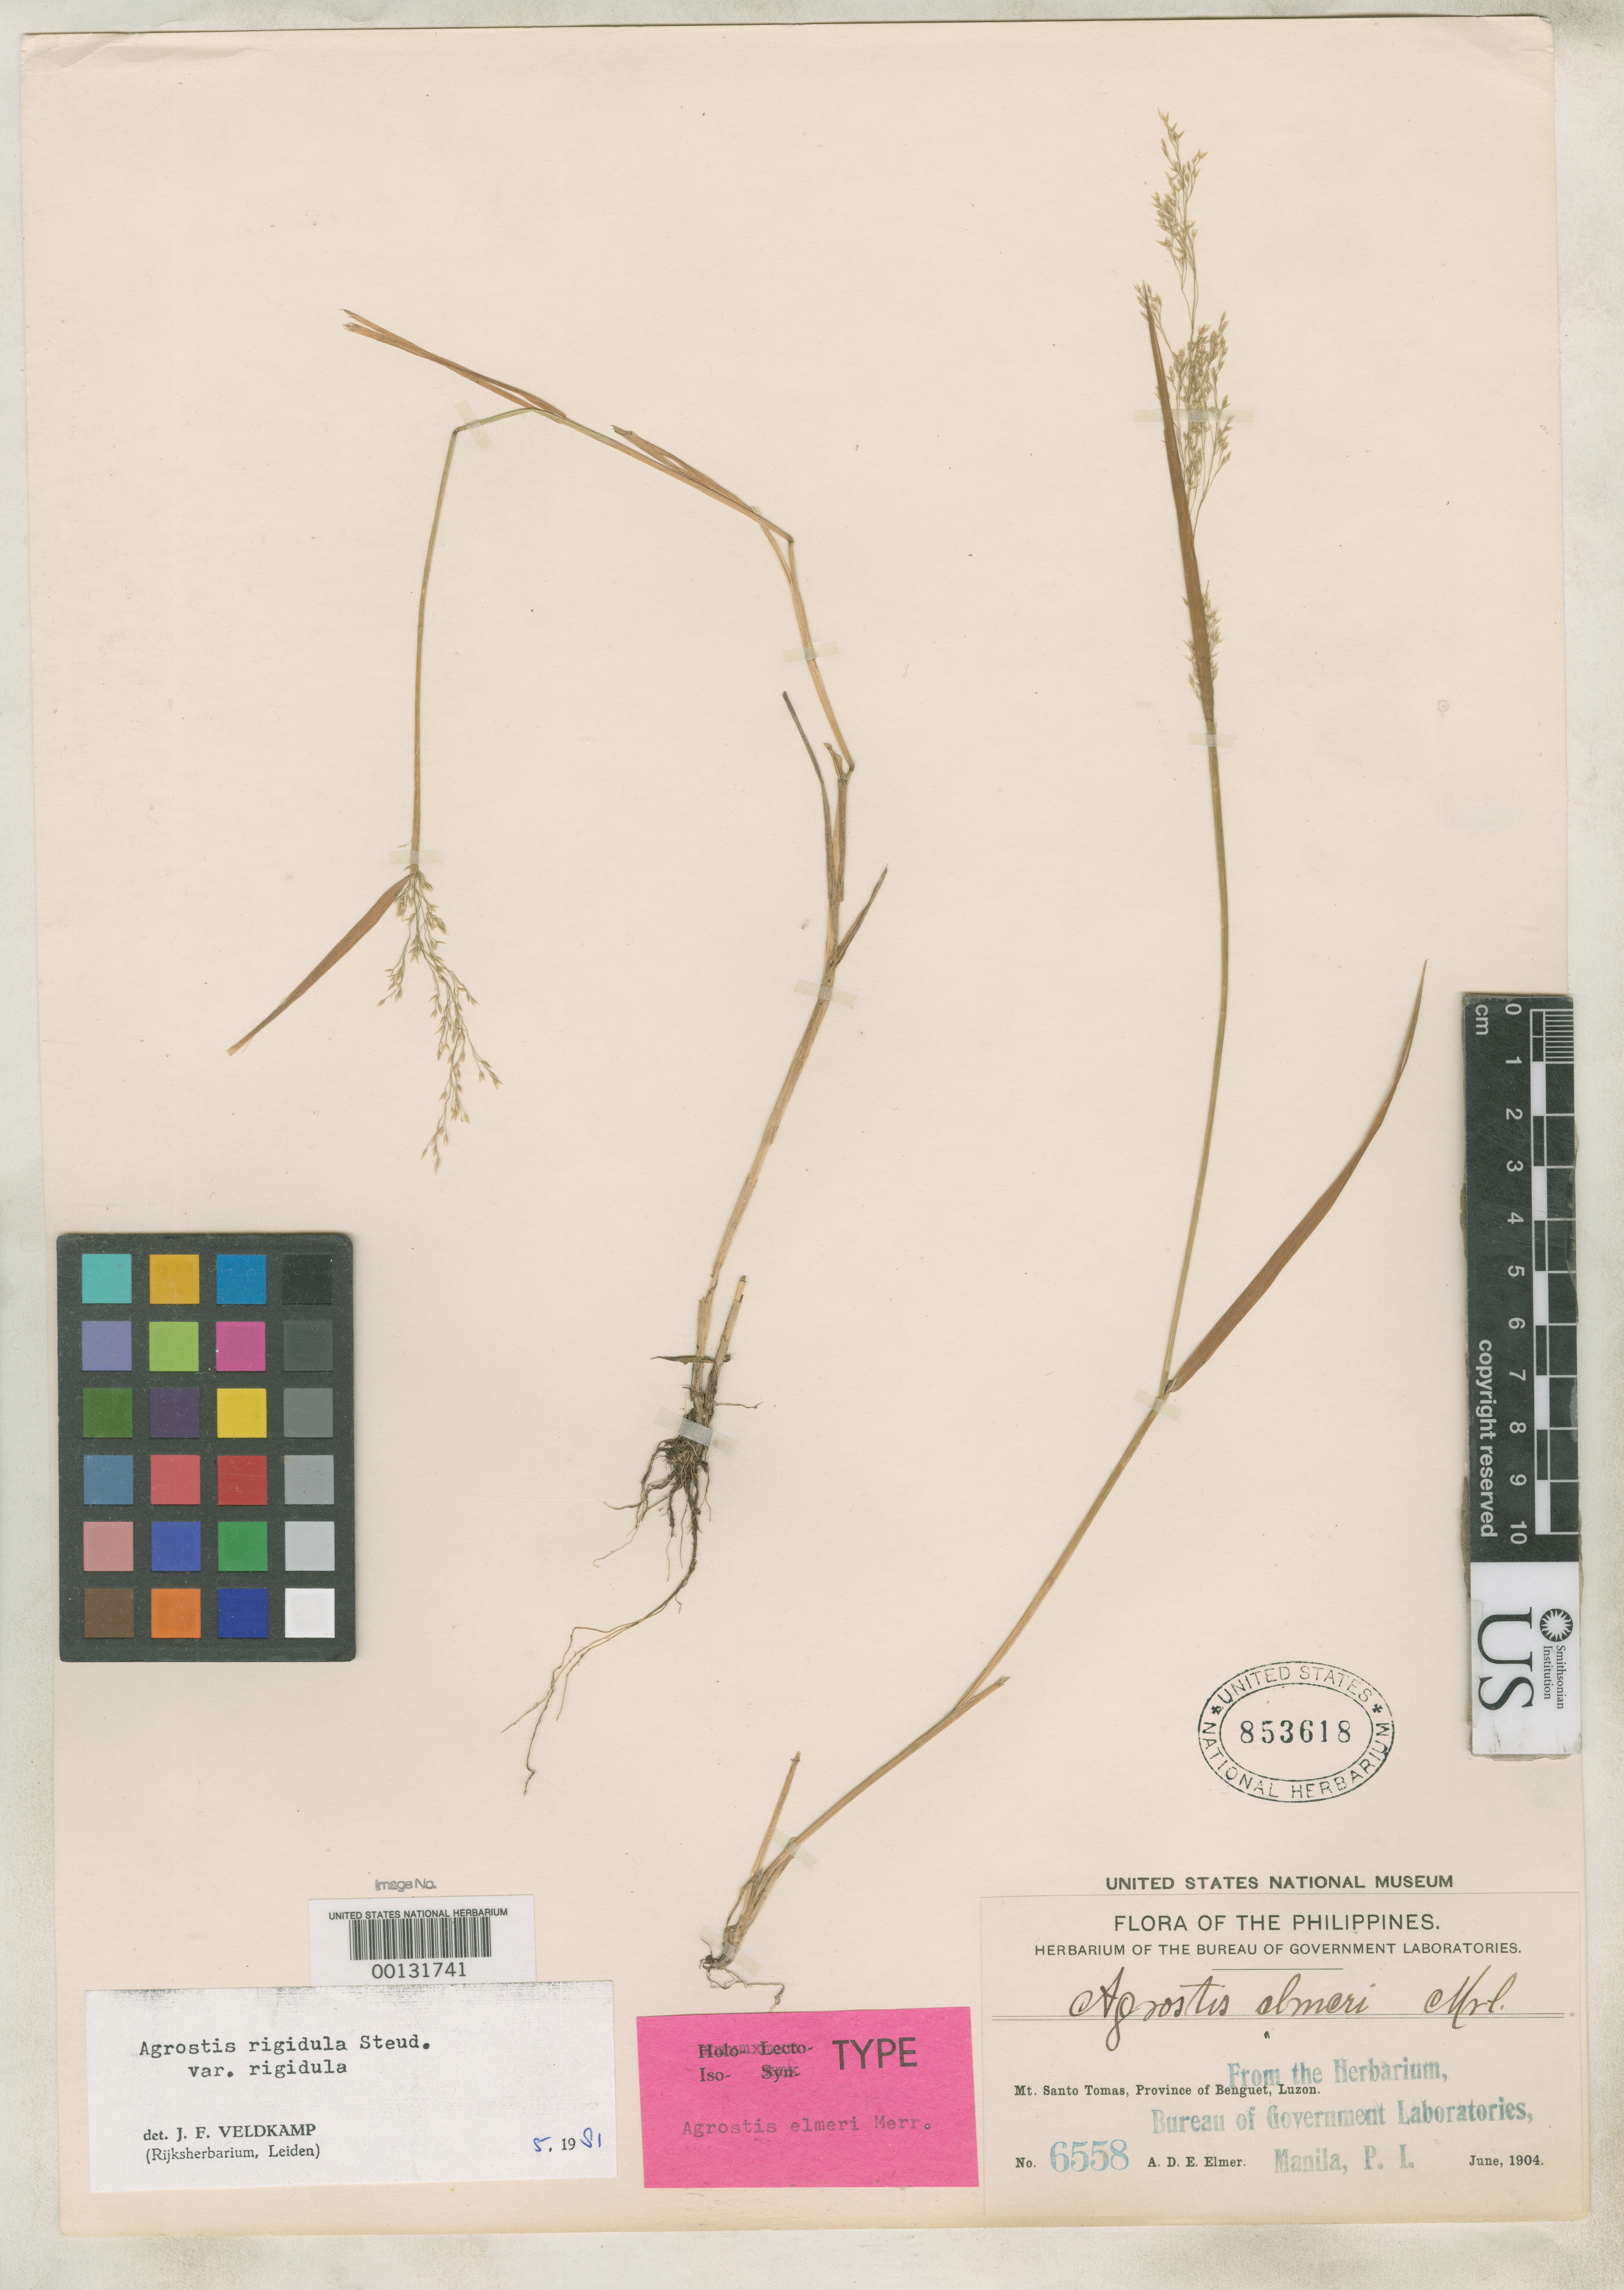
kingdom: Plantae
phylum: Tracheophyta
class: Liliopsida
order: Poales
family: Poaceae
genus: Agrostis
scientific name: Agrostis elmeri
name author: Merr.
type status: Isotype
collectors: A. D. E. Elmer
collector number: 6558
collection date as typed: Jun 1904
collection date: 1904-06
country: Philippines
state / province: Cordillera (Administrative Region)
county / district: Benguet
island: Luzon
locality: Mount Santo Tomas.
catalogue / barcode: US 853618